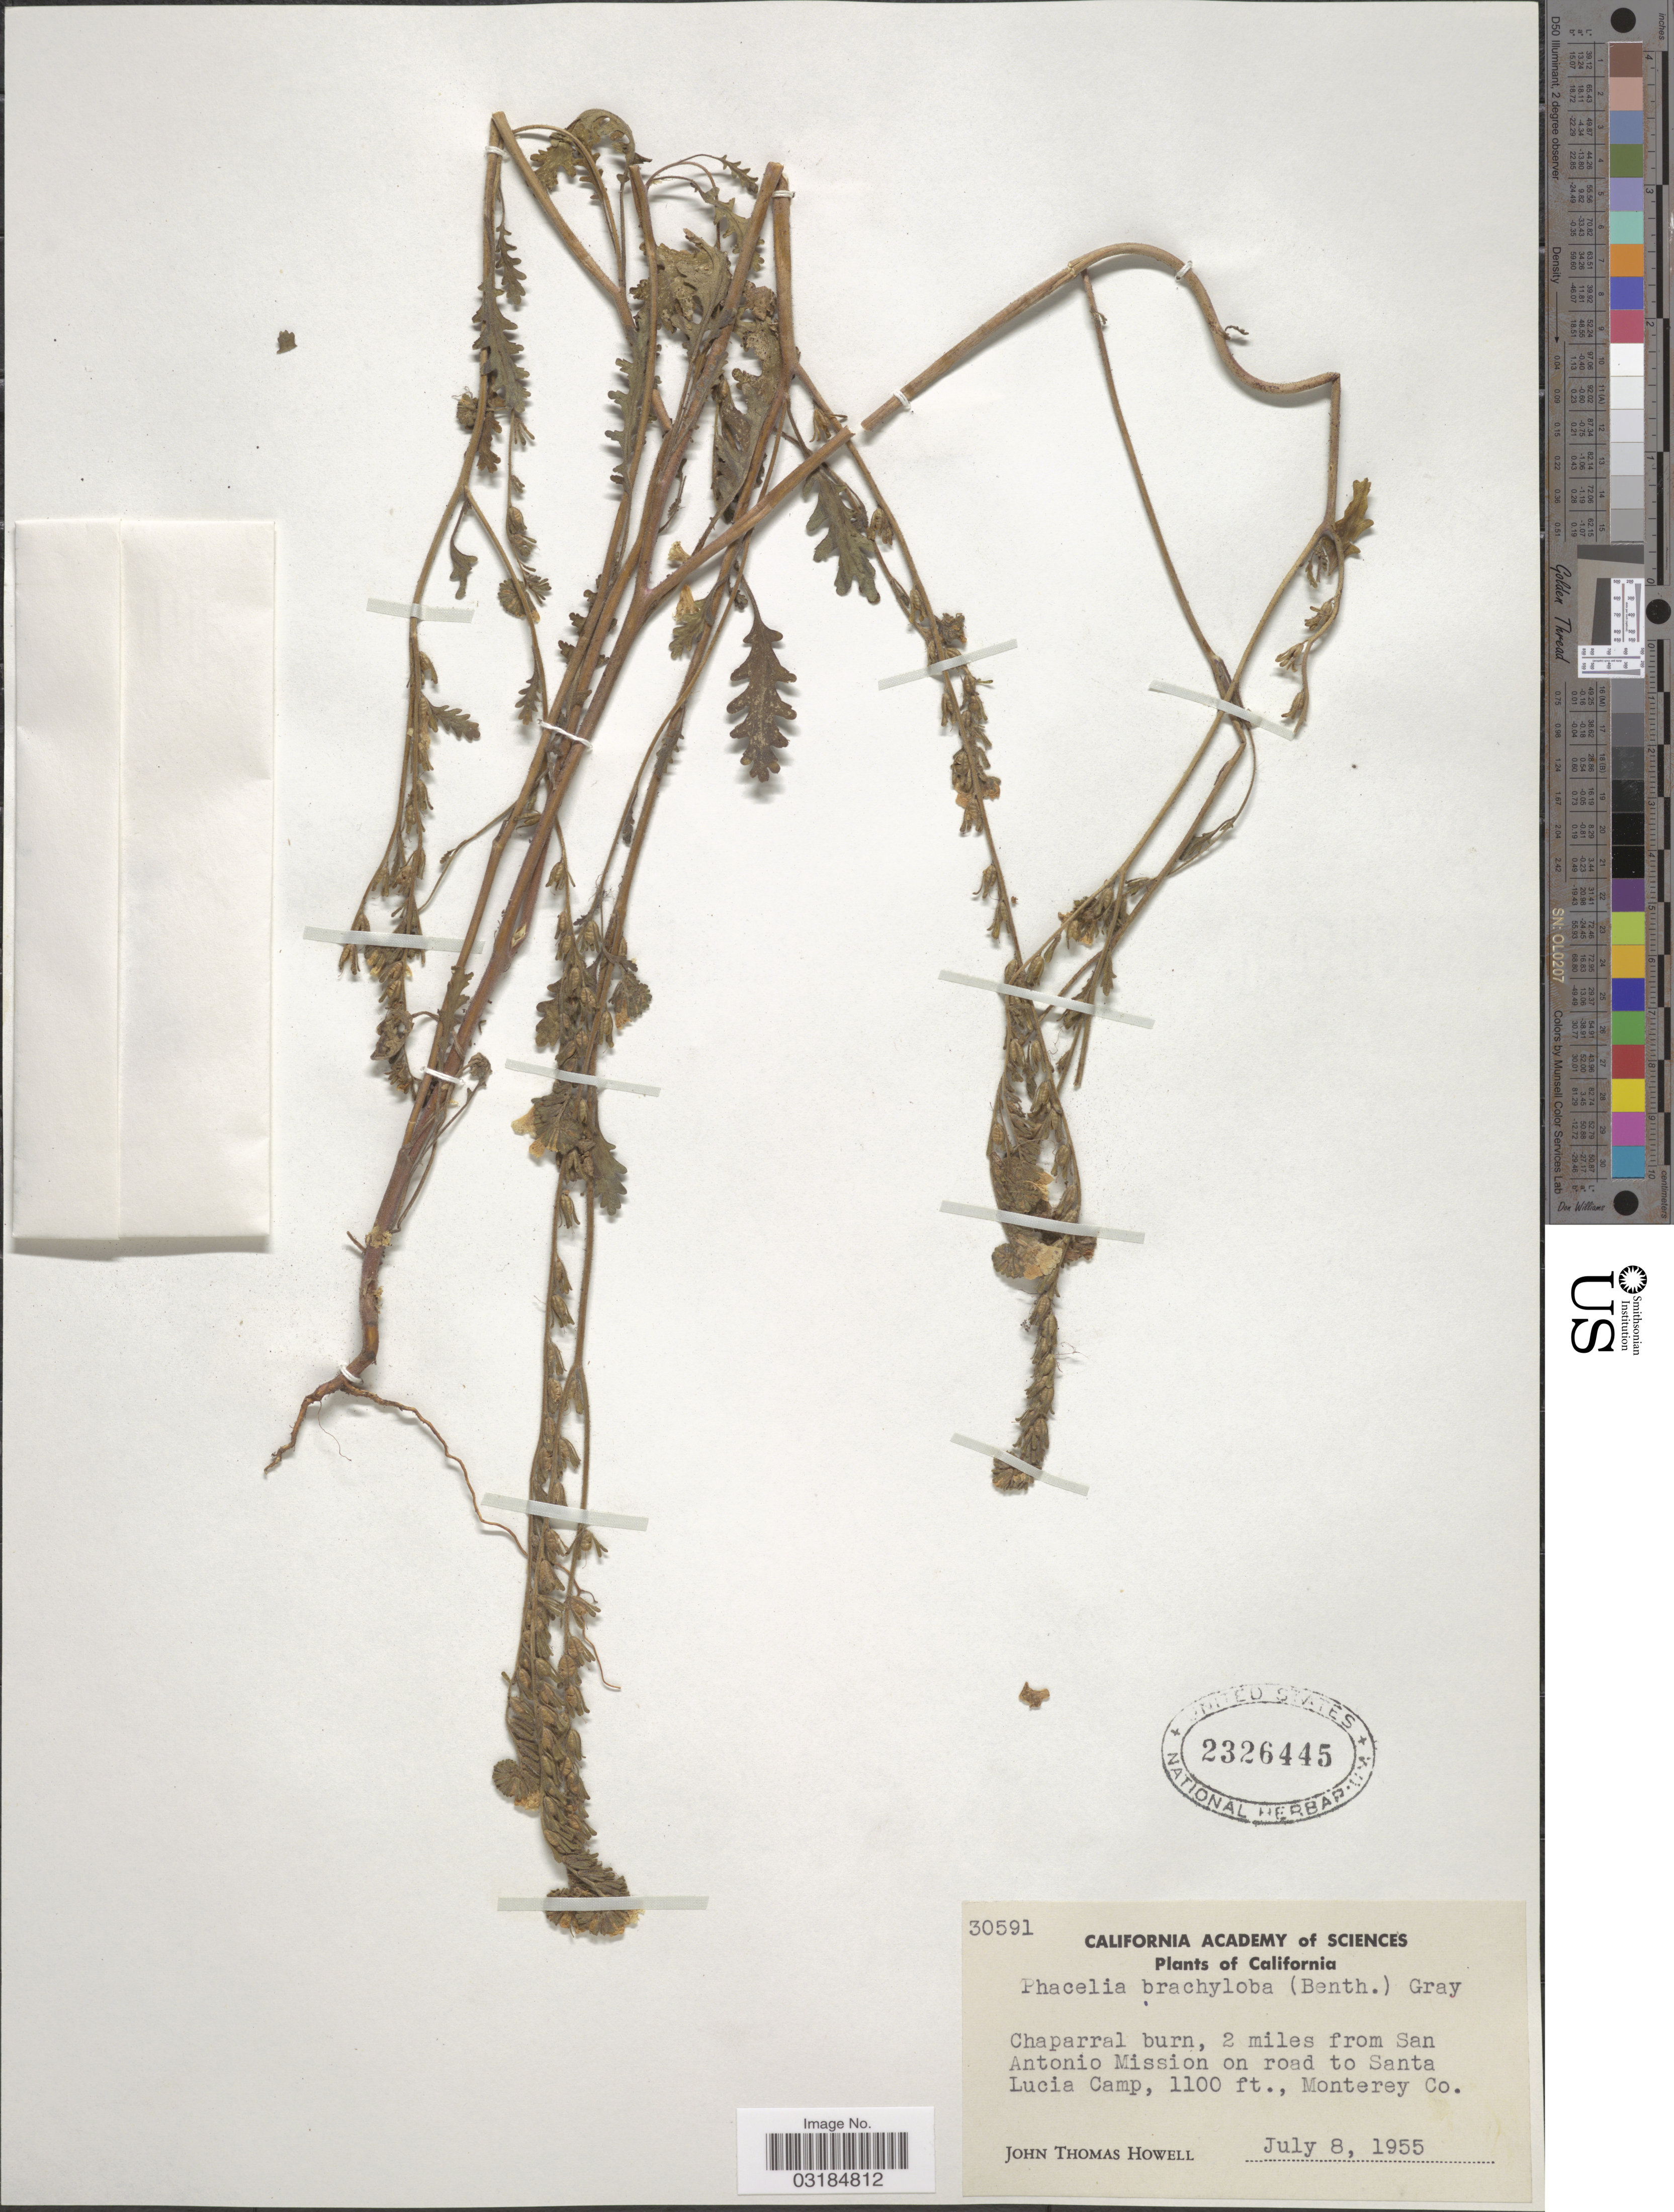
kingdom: Plantae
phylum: Tracheophyta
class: Magnoliopsida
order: Boraginales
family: Hydrophyllaceae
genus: Phacelia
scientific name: Phacelia brachyloba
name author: (Benth.) A. Gray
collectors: J. T. Howell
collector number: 30591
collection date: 1955-07-08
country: United States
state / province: California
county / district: Monterey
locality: Chaparral burn, 2 miles from San Antonio Mission on road to Santa Lucia Camp, Monterey Co.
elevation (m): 335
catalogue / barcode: US 2326445